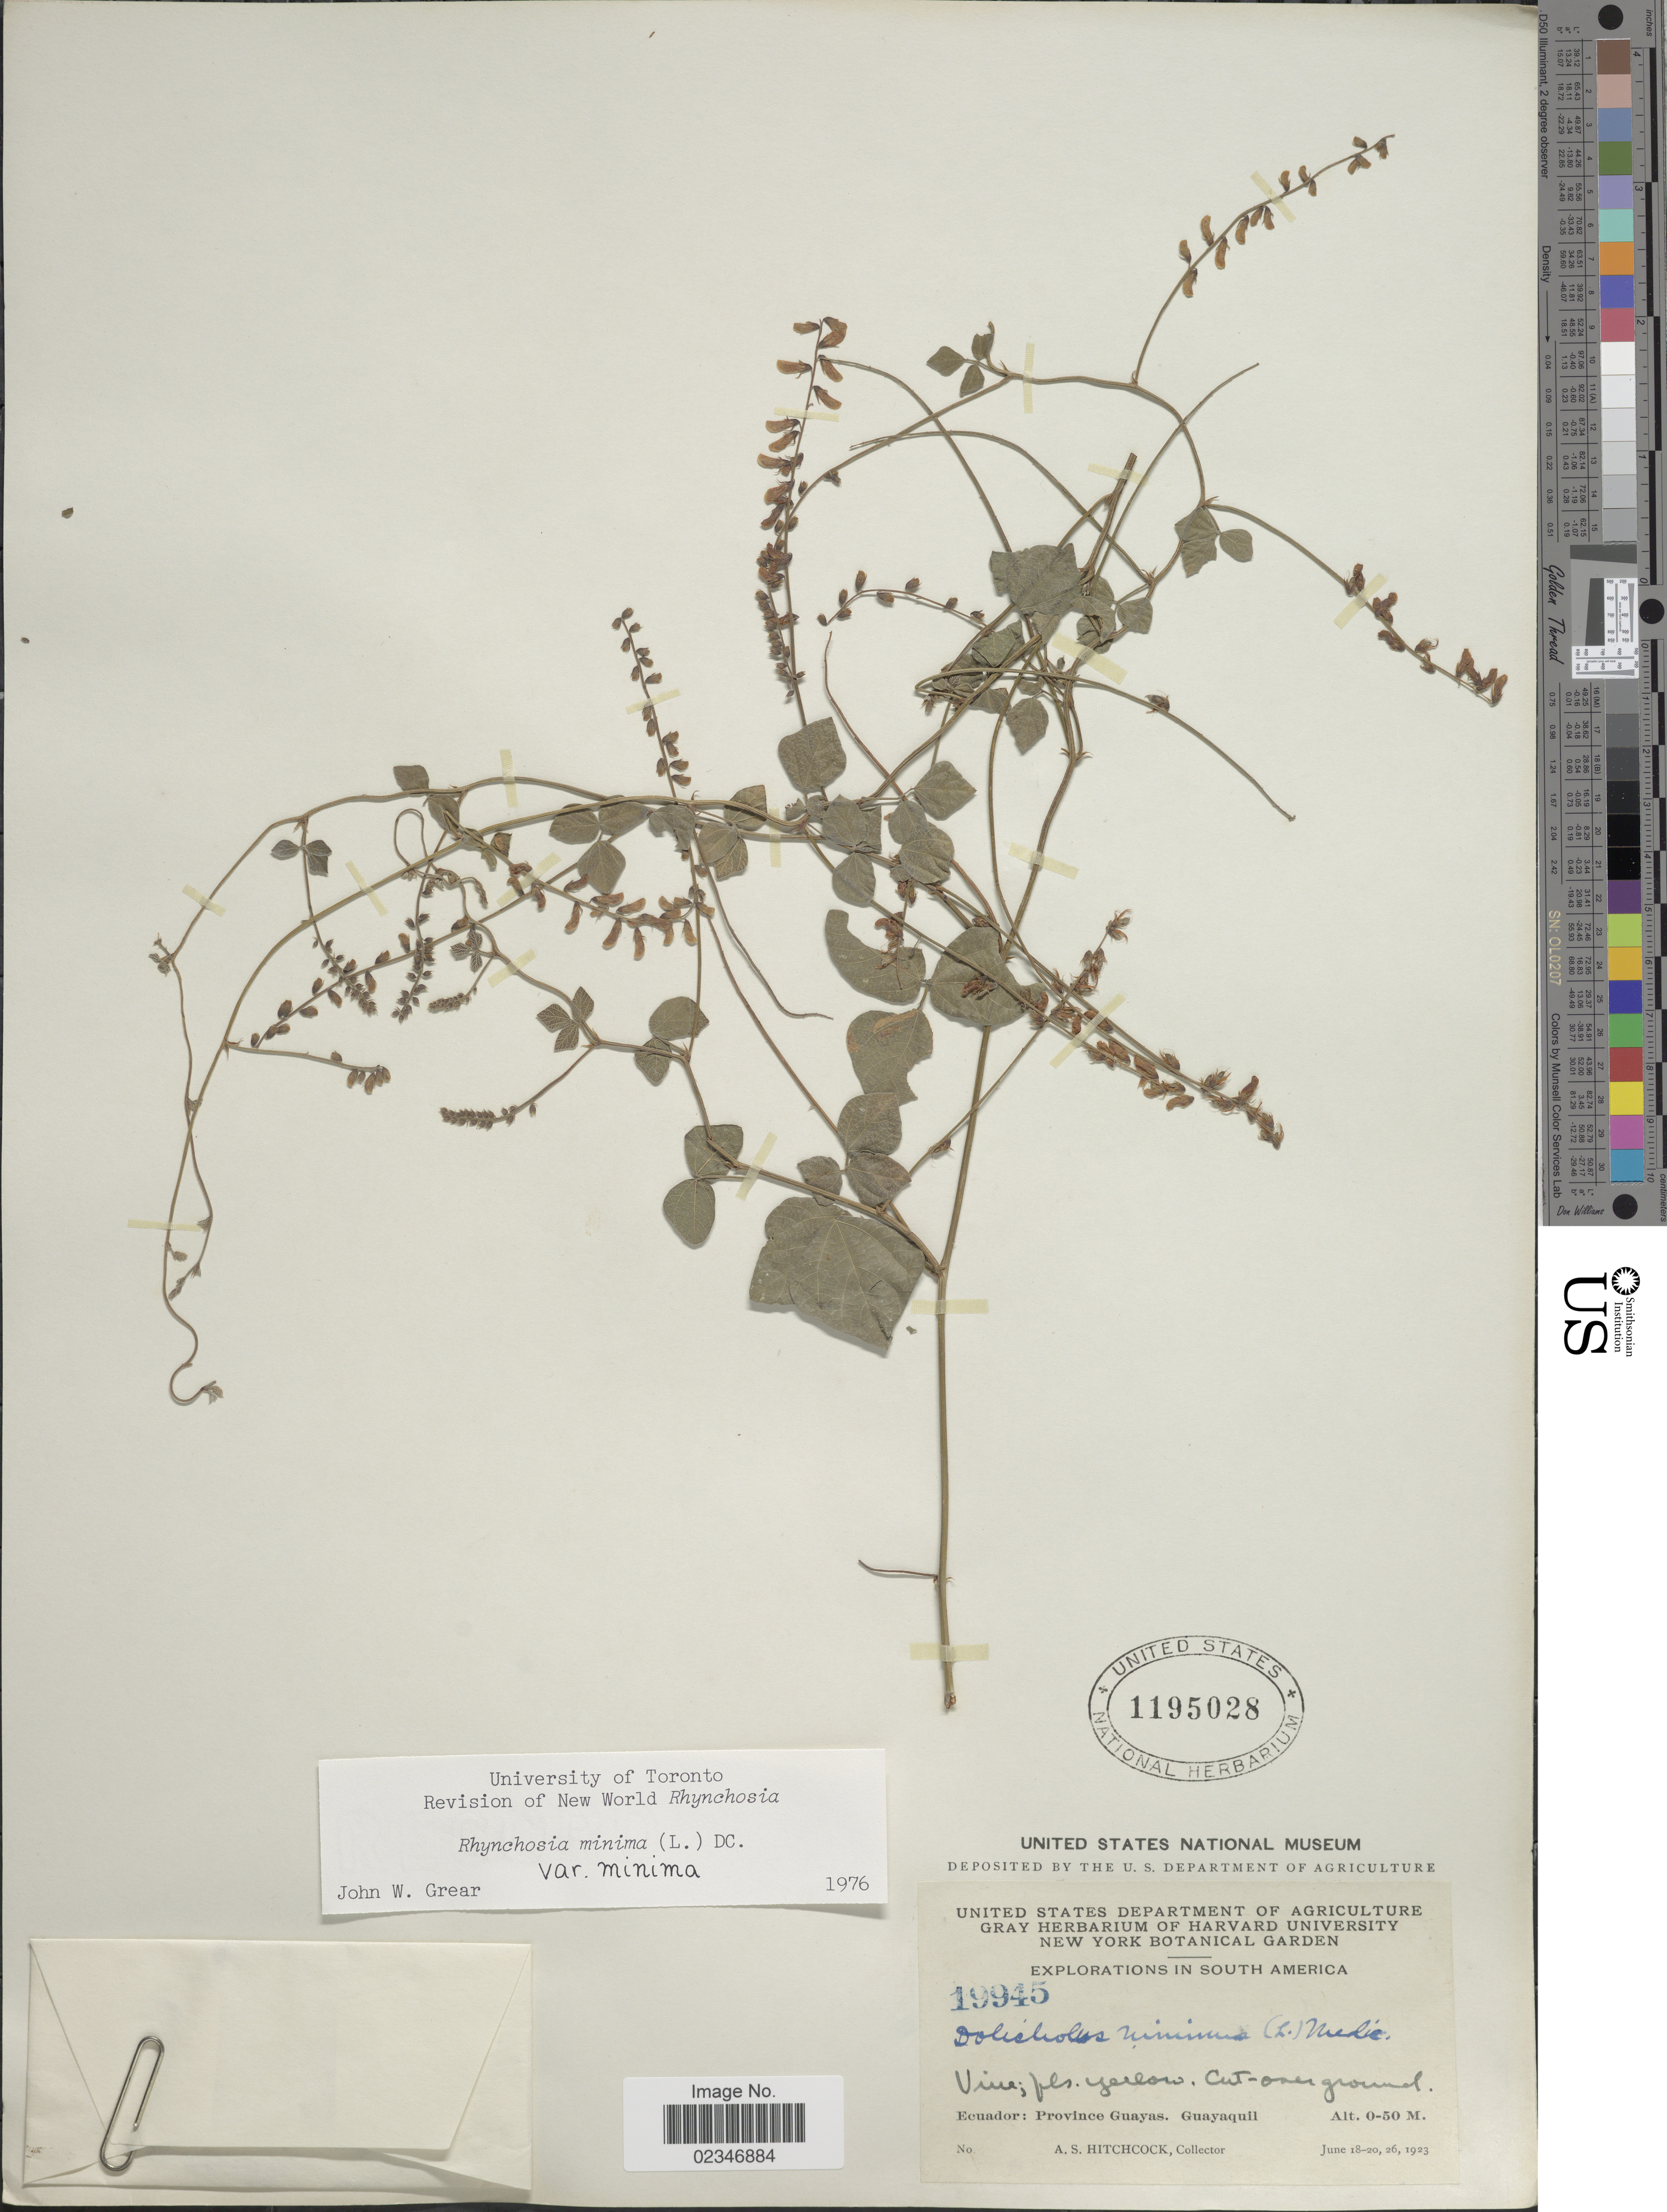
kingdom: Plantae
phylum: Tracheophyta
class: Magnoliopsida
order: Fabales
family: Fabaceae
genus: Rhynchosia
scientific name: Rhynchosia minima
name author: (L.) DC.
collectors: A. S. Hitchcock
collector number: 19945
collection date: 1923-06-18/1923-06-26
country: Ecuador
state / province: Guayas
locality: Guayaquil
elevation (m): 0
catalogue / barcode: US 1195028